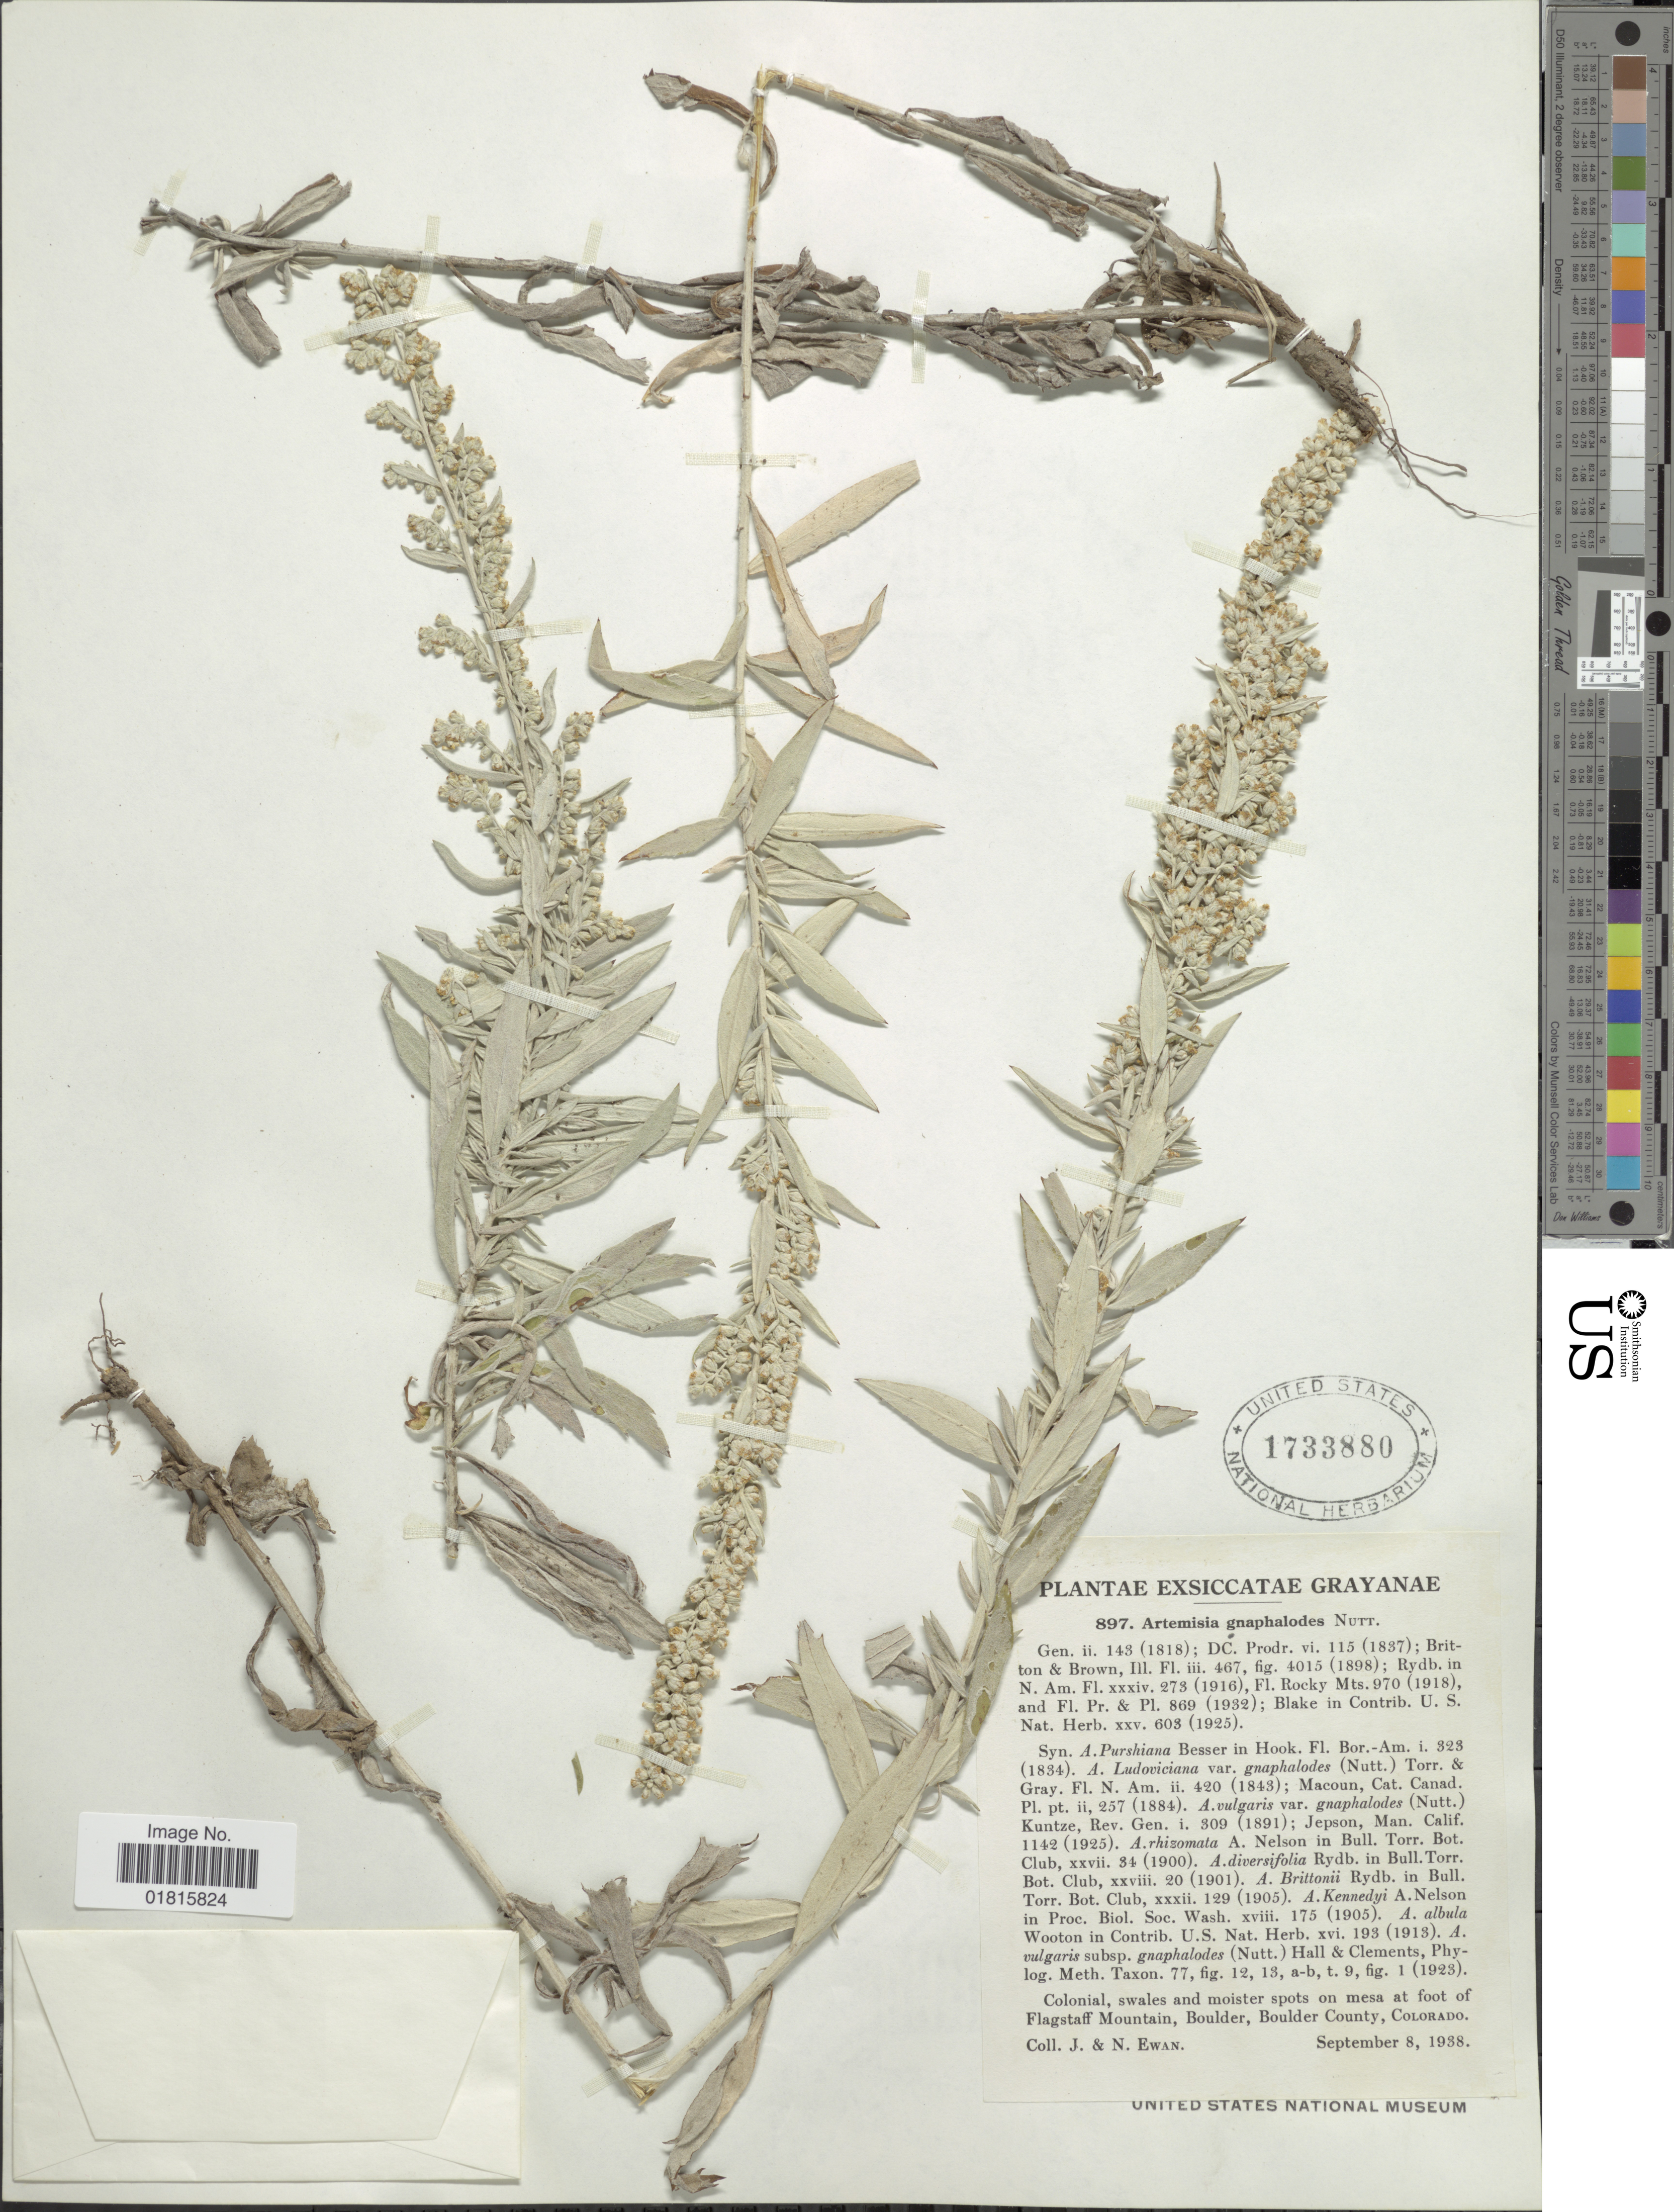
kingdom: Plantae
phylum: Tracheophyta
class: Magnoliopsida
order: Asterales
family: Asteraceae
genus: Artemisia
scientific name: Artemisia gnaphaloides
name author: Nutt.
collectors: J. A. Ewan & N. Ewan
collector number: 897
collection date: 1938-09-08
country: United States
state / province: Colorado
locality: Colonial, swales and moister spots on mesa at foot of Flagstaff Mountain, Boulder, Boulder County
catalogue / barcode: US 1733880